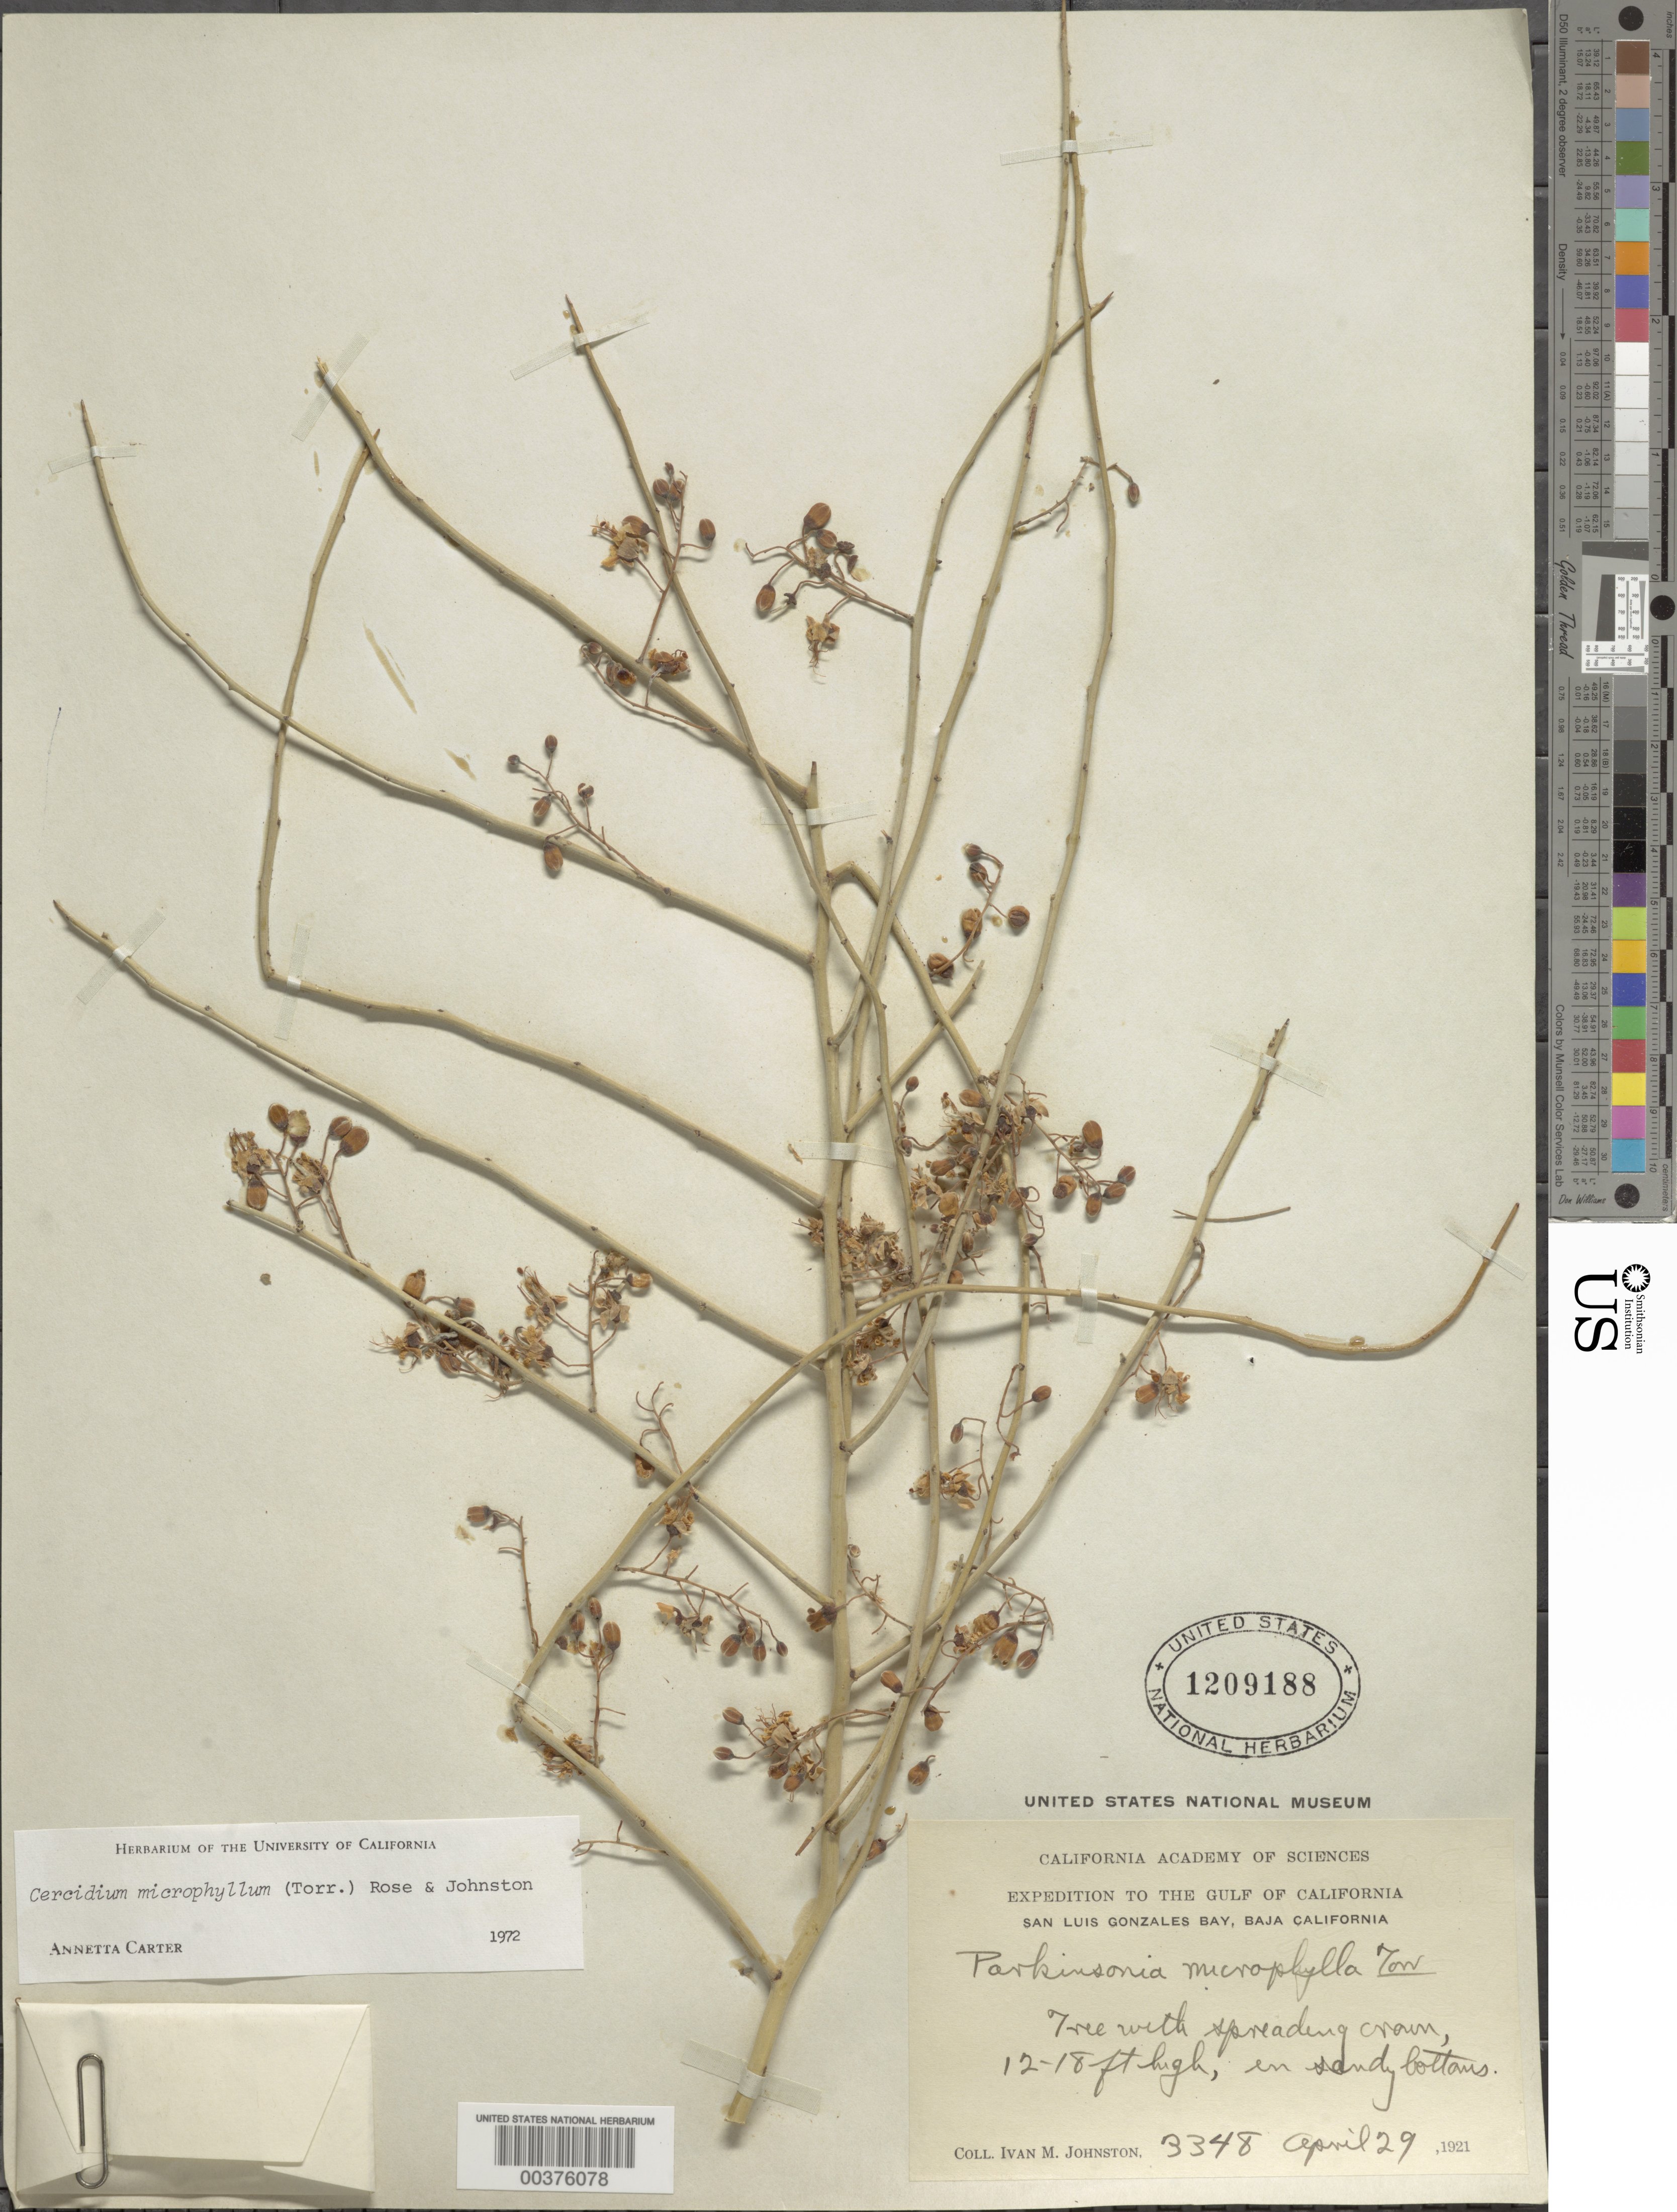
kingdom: Plantae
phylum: Tracheophyta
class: Magnoliopsida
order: Fabales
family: Fabaceae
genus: Parkinsonia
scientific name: Parkinsonia microphylla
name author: Torr.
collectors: I.M. Johnston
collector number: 3348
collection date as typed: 29 Apr 1921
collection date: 1921-04-29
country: Mexico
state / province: Baja California Norte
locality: San Luis Gonzales Bay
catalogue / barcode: US 1209188